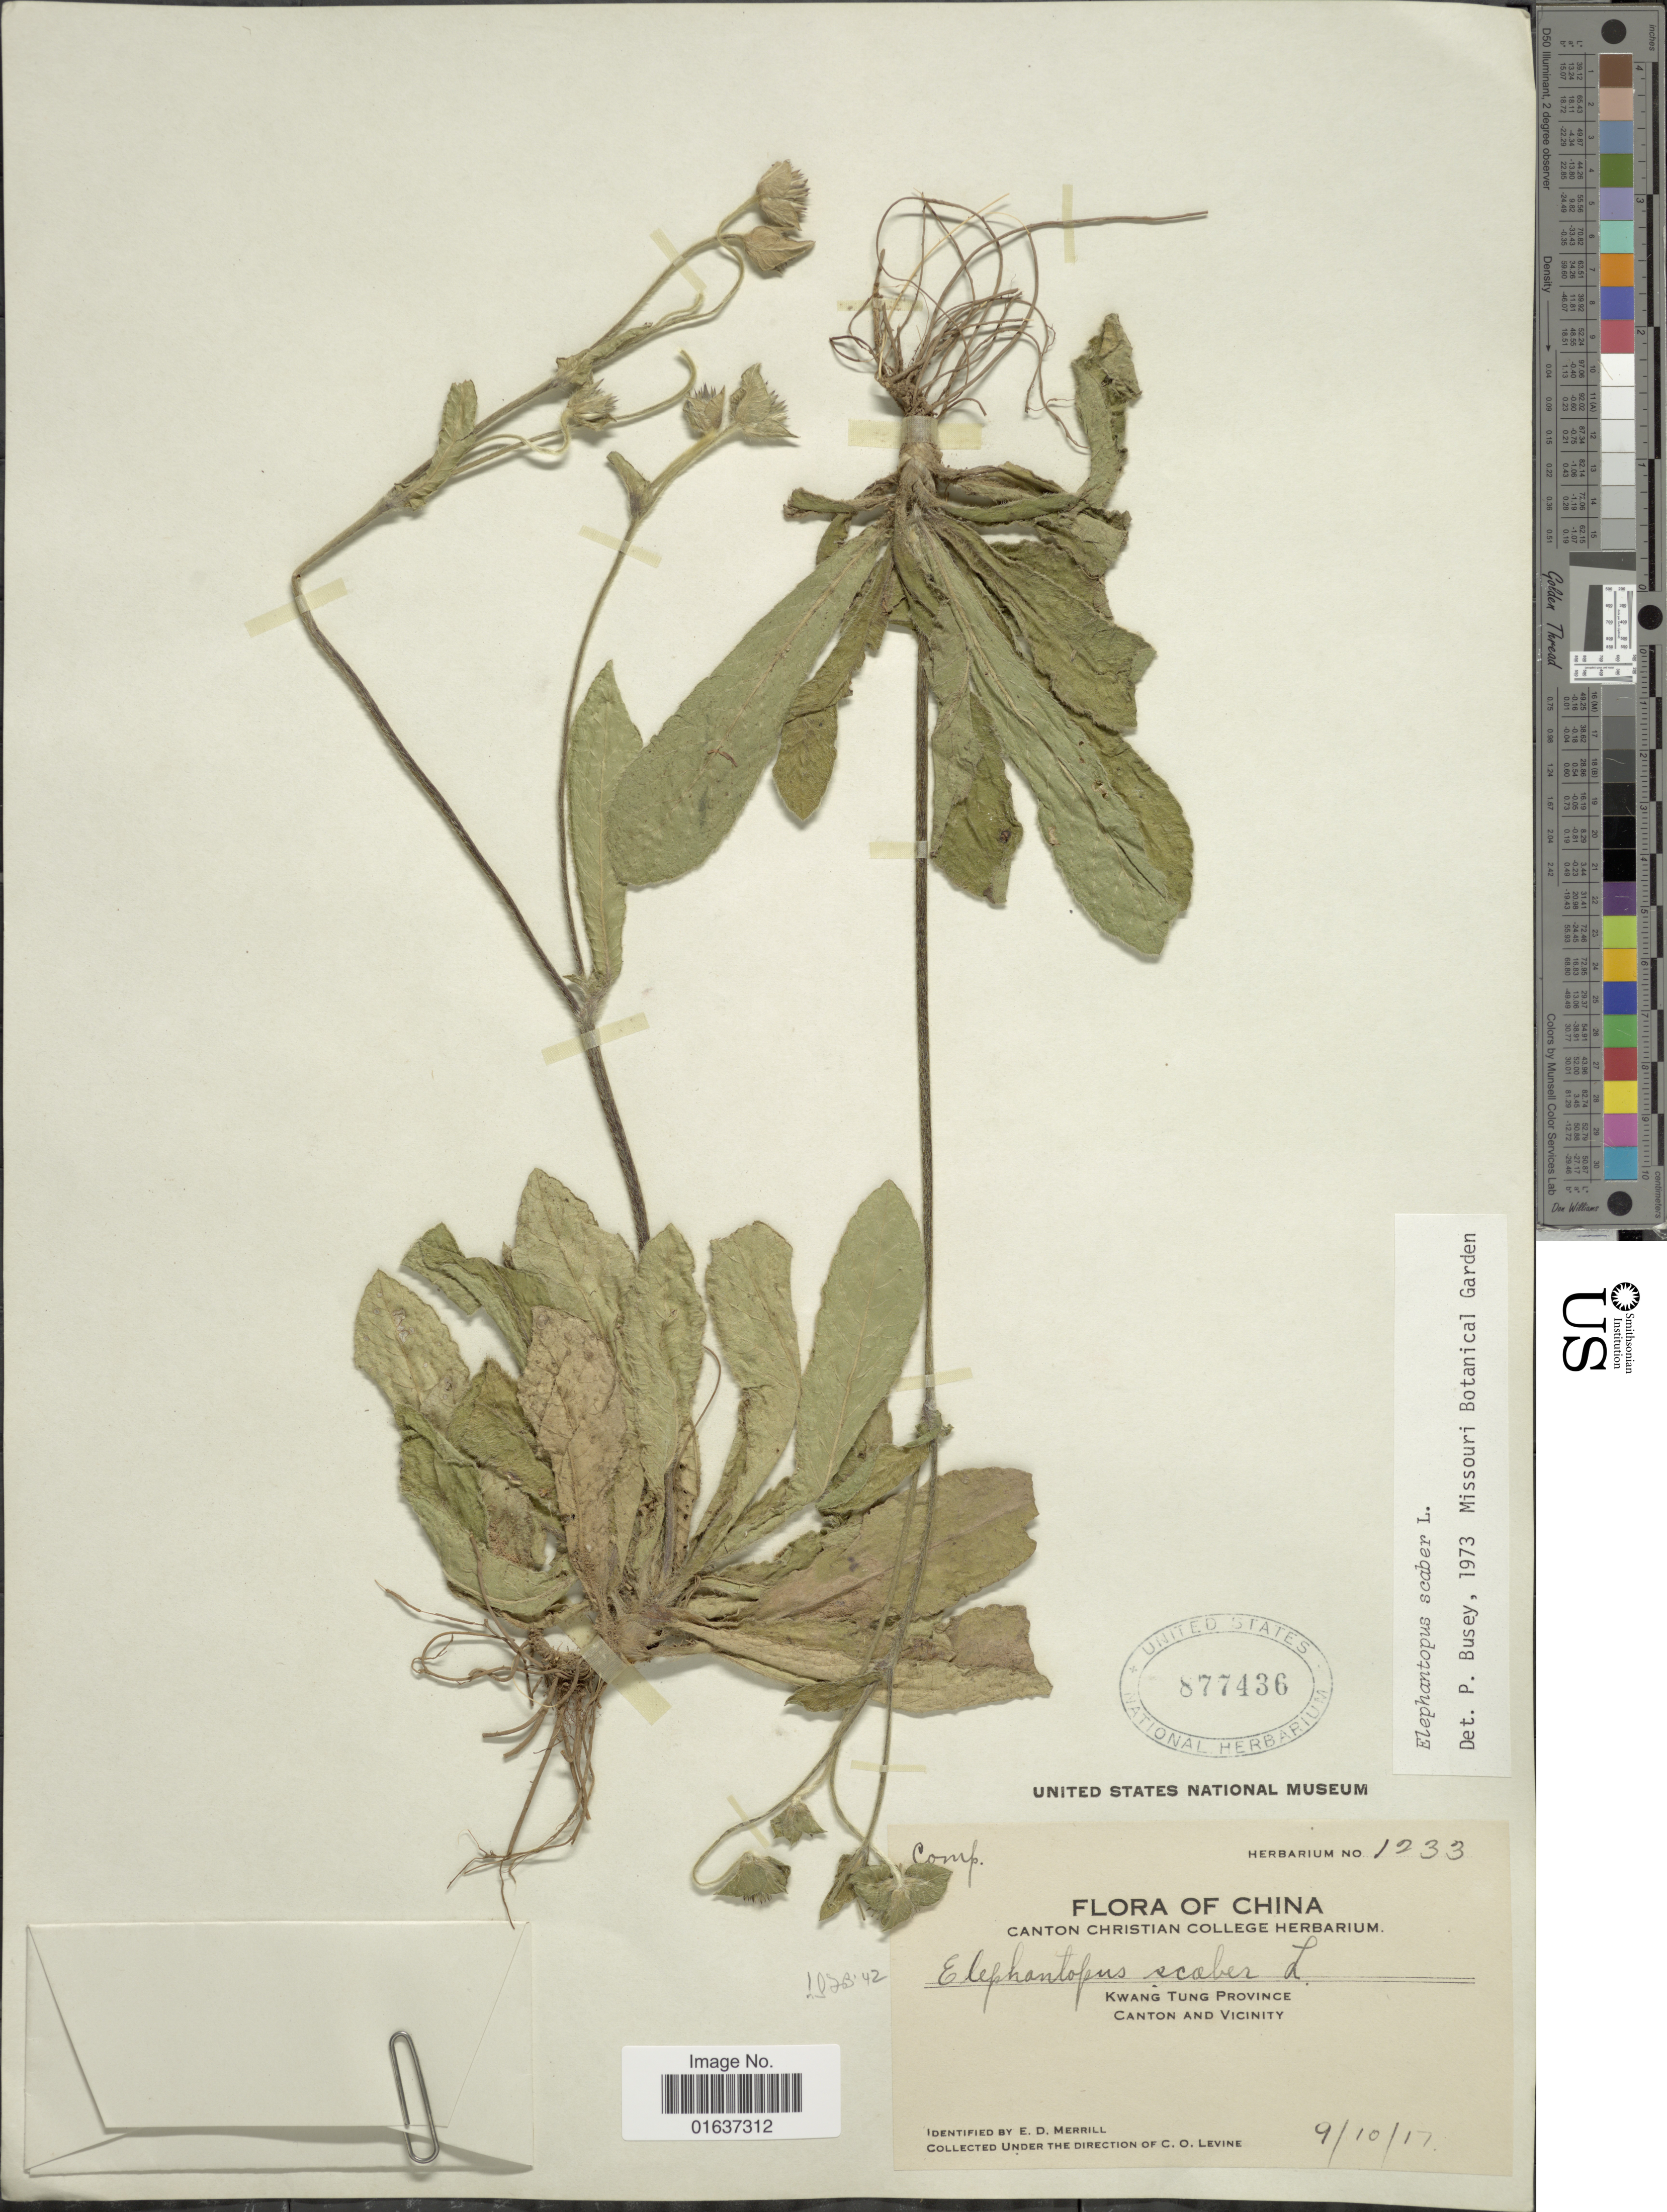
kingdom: Plantae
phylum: Tracheophyta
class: Magnoliopsida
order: Asterales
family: Asteraceae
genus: Elephantopus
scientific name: Elephantopus scaber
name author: L.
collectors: C. O. Levine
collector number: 1233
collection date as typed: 17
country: China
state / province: Guangdong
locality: Kwang Tung Province, Canton and Vicinity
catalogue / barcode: US 877436